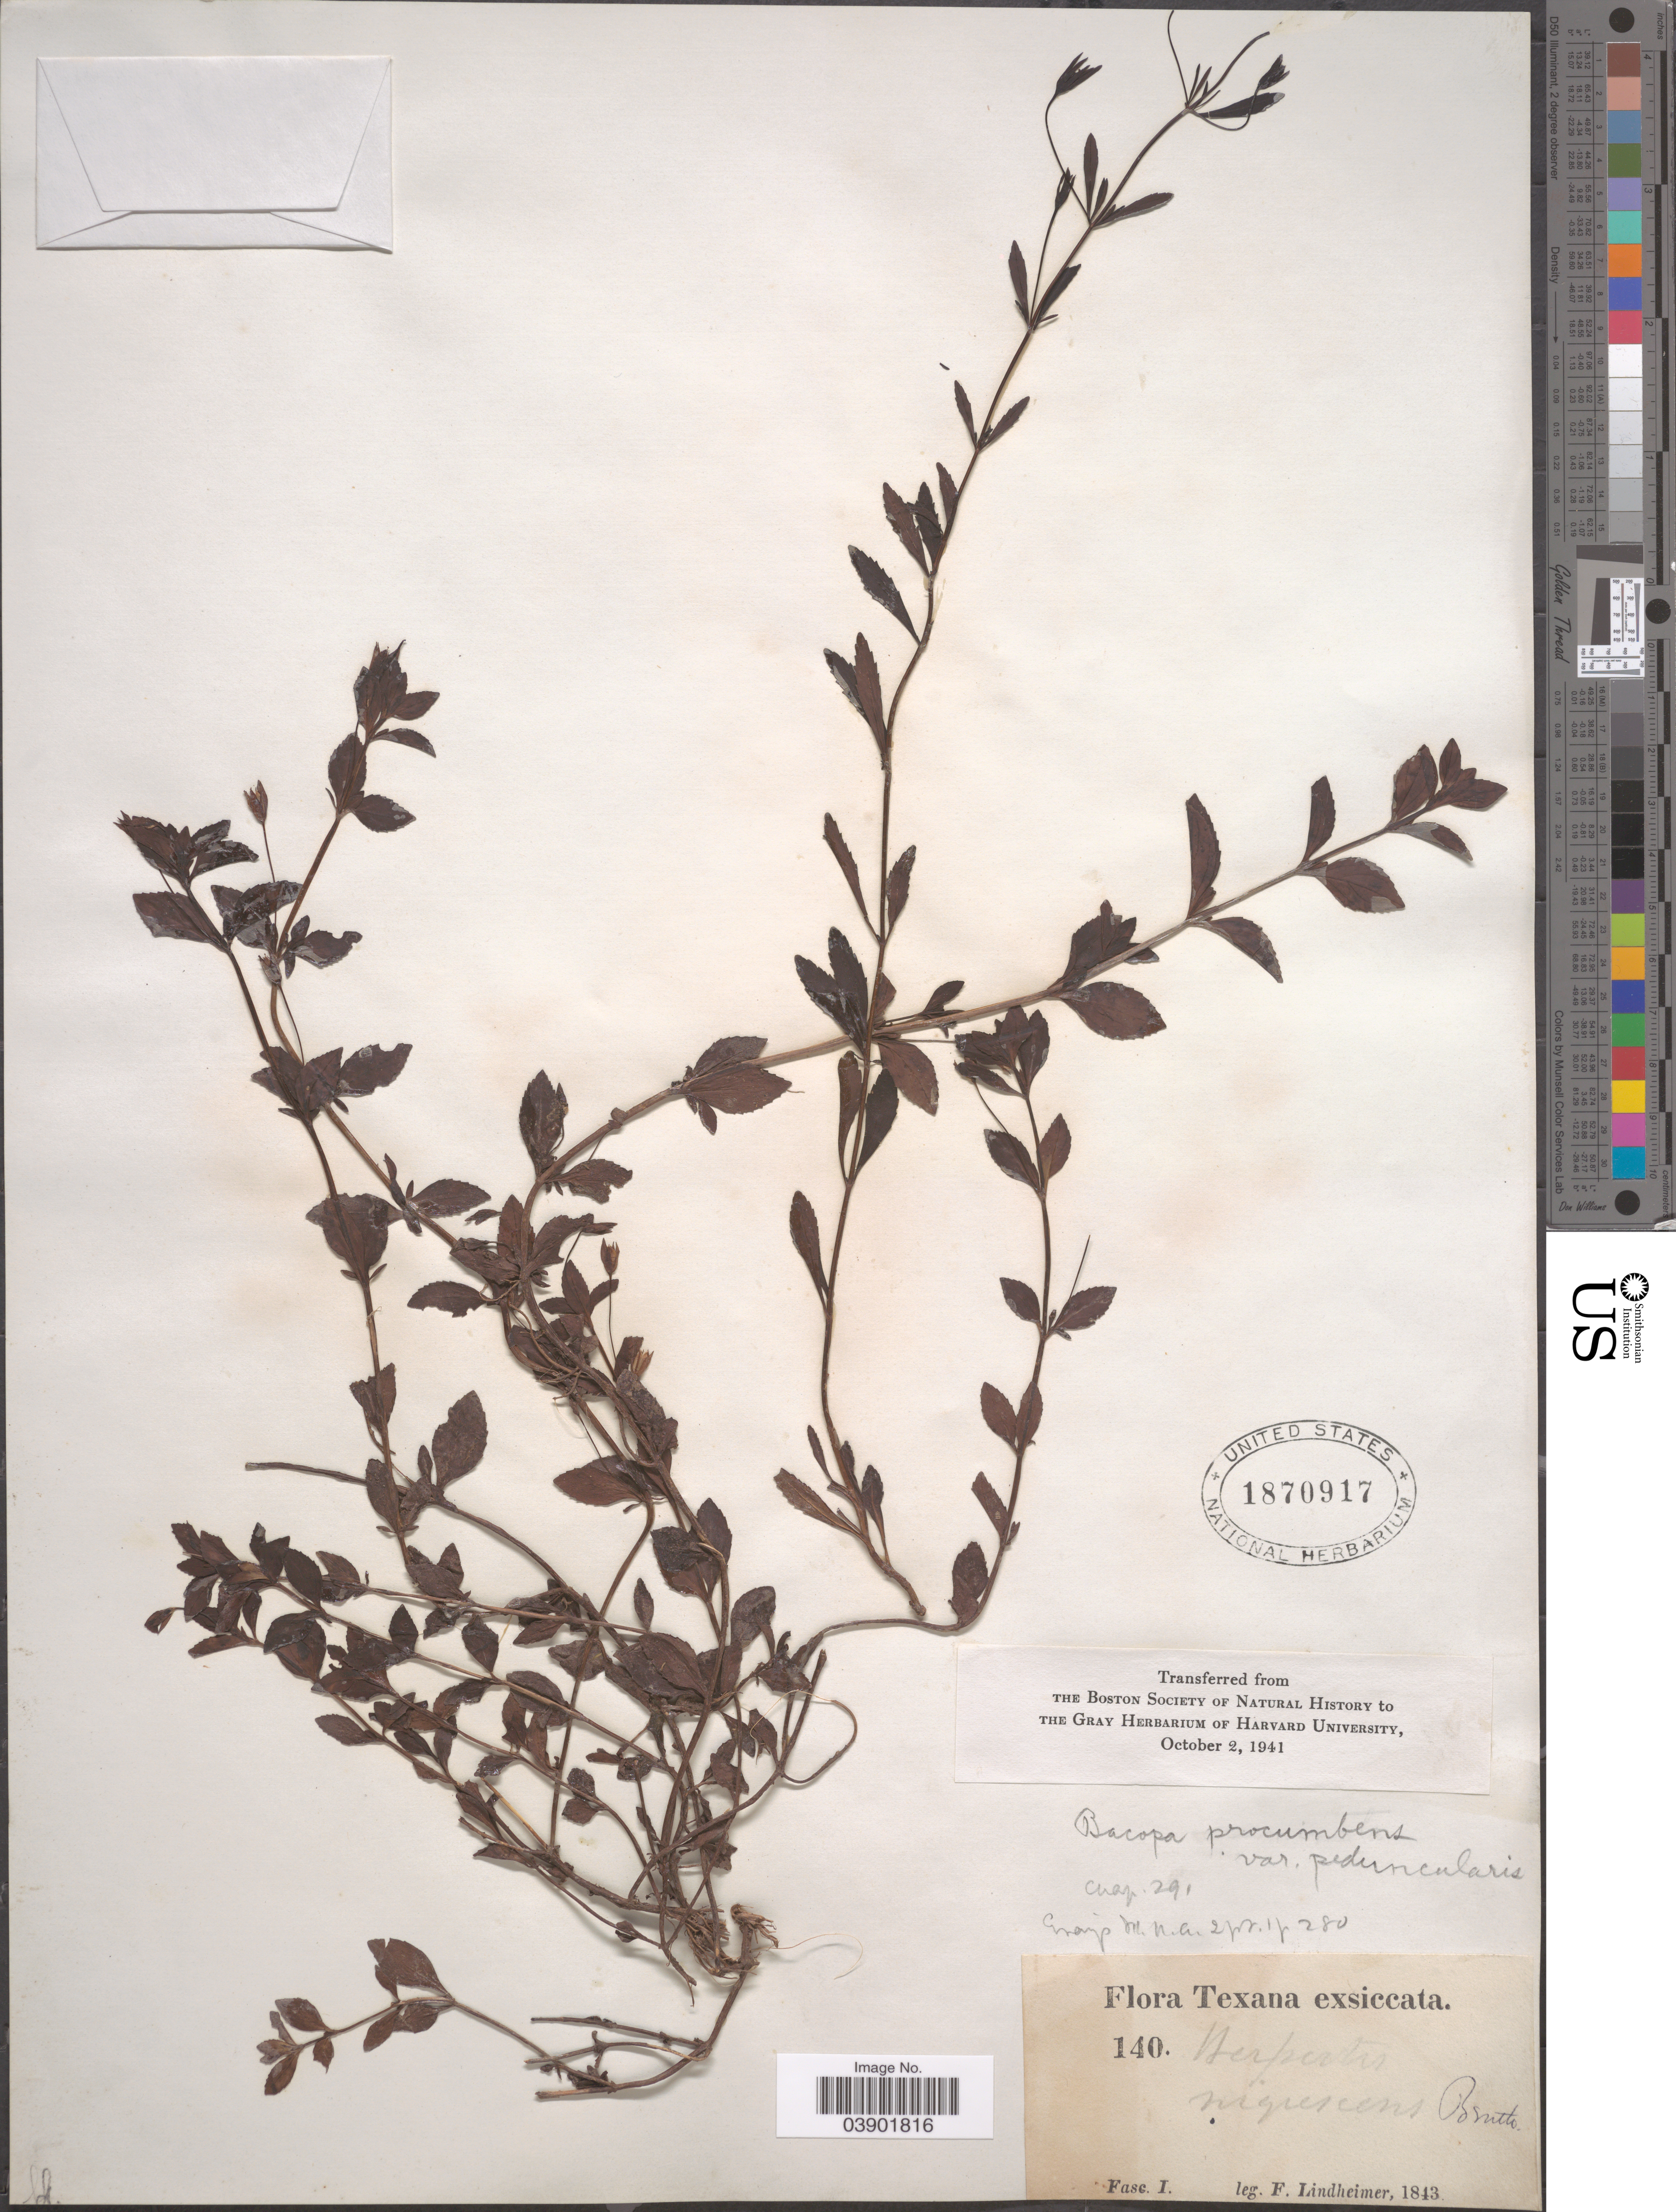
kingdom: Plantae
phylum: Tracheophyta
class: Magnoliopsida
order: Lamiales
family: Plantaginaceae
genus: Bacopa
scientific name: Bacopa procumbens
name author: (Mill.) Greenm.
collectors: F. Lindheimer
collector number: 140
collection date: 1843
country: United States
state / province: Texas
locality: Fasc. I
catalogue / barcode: US 1870917